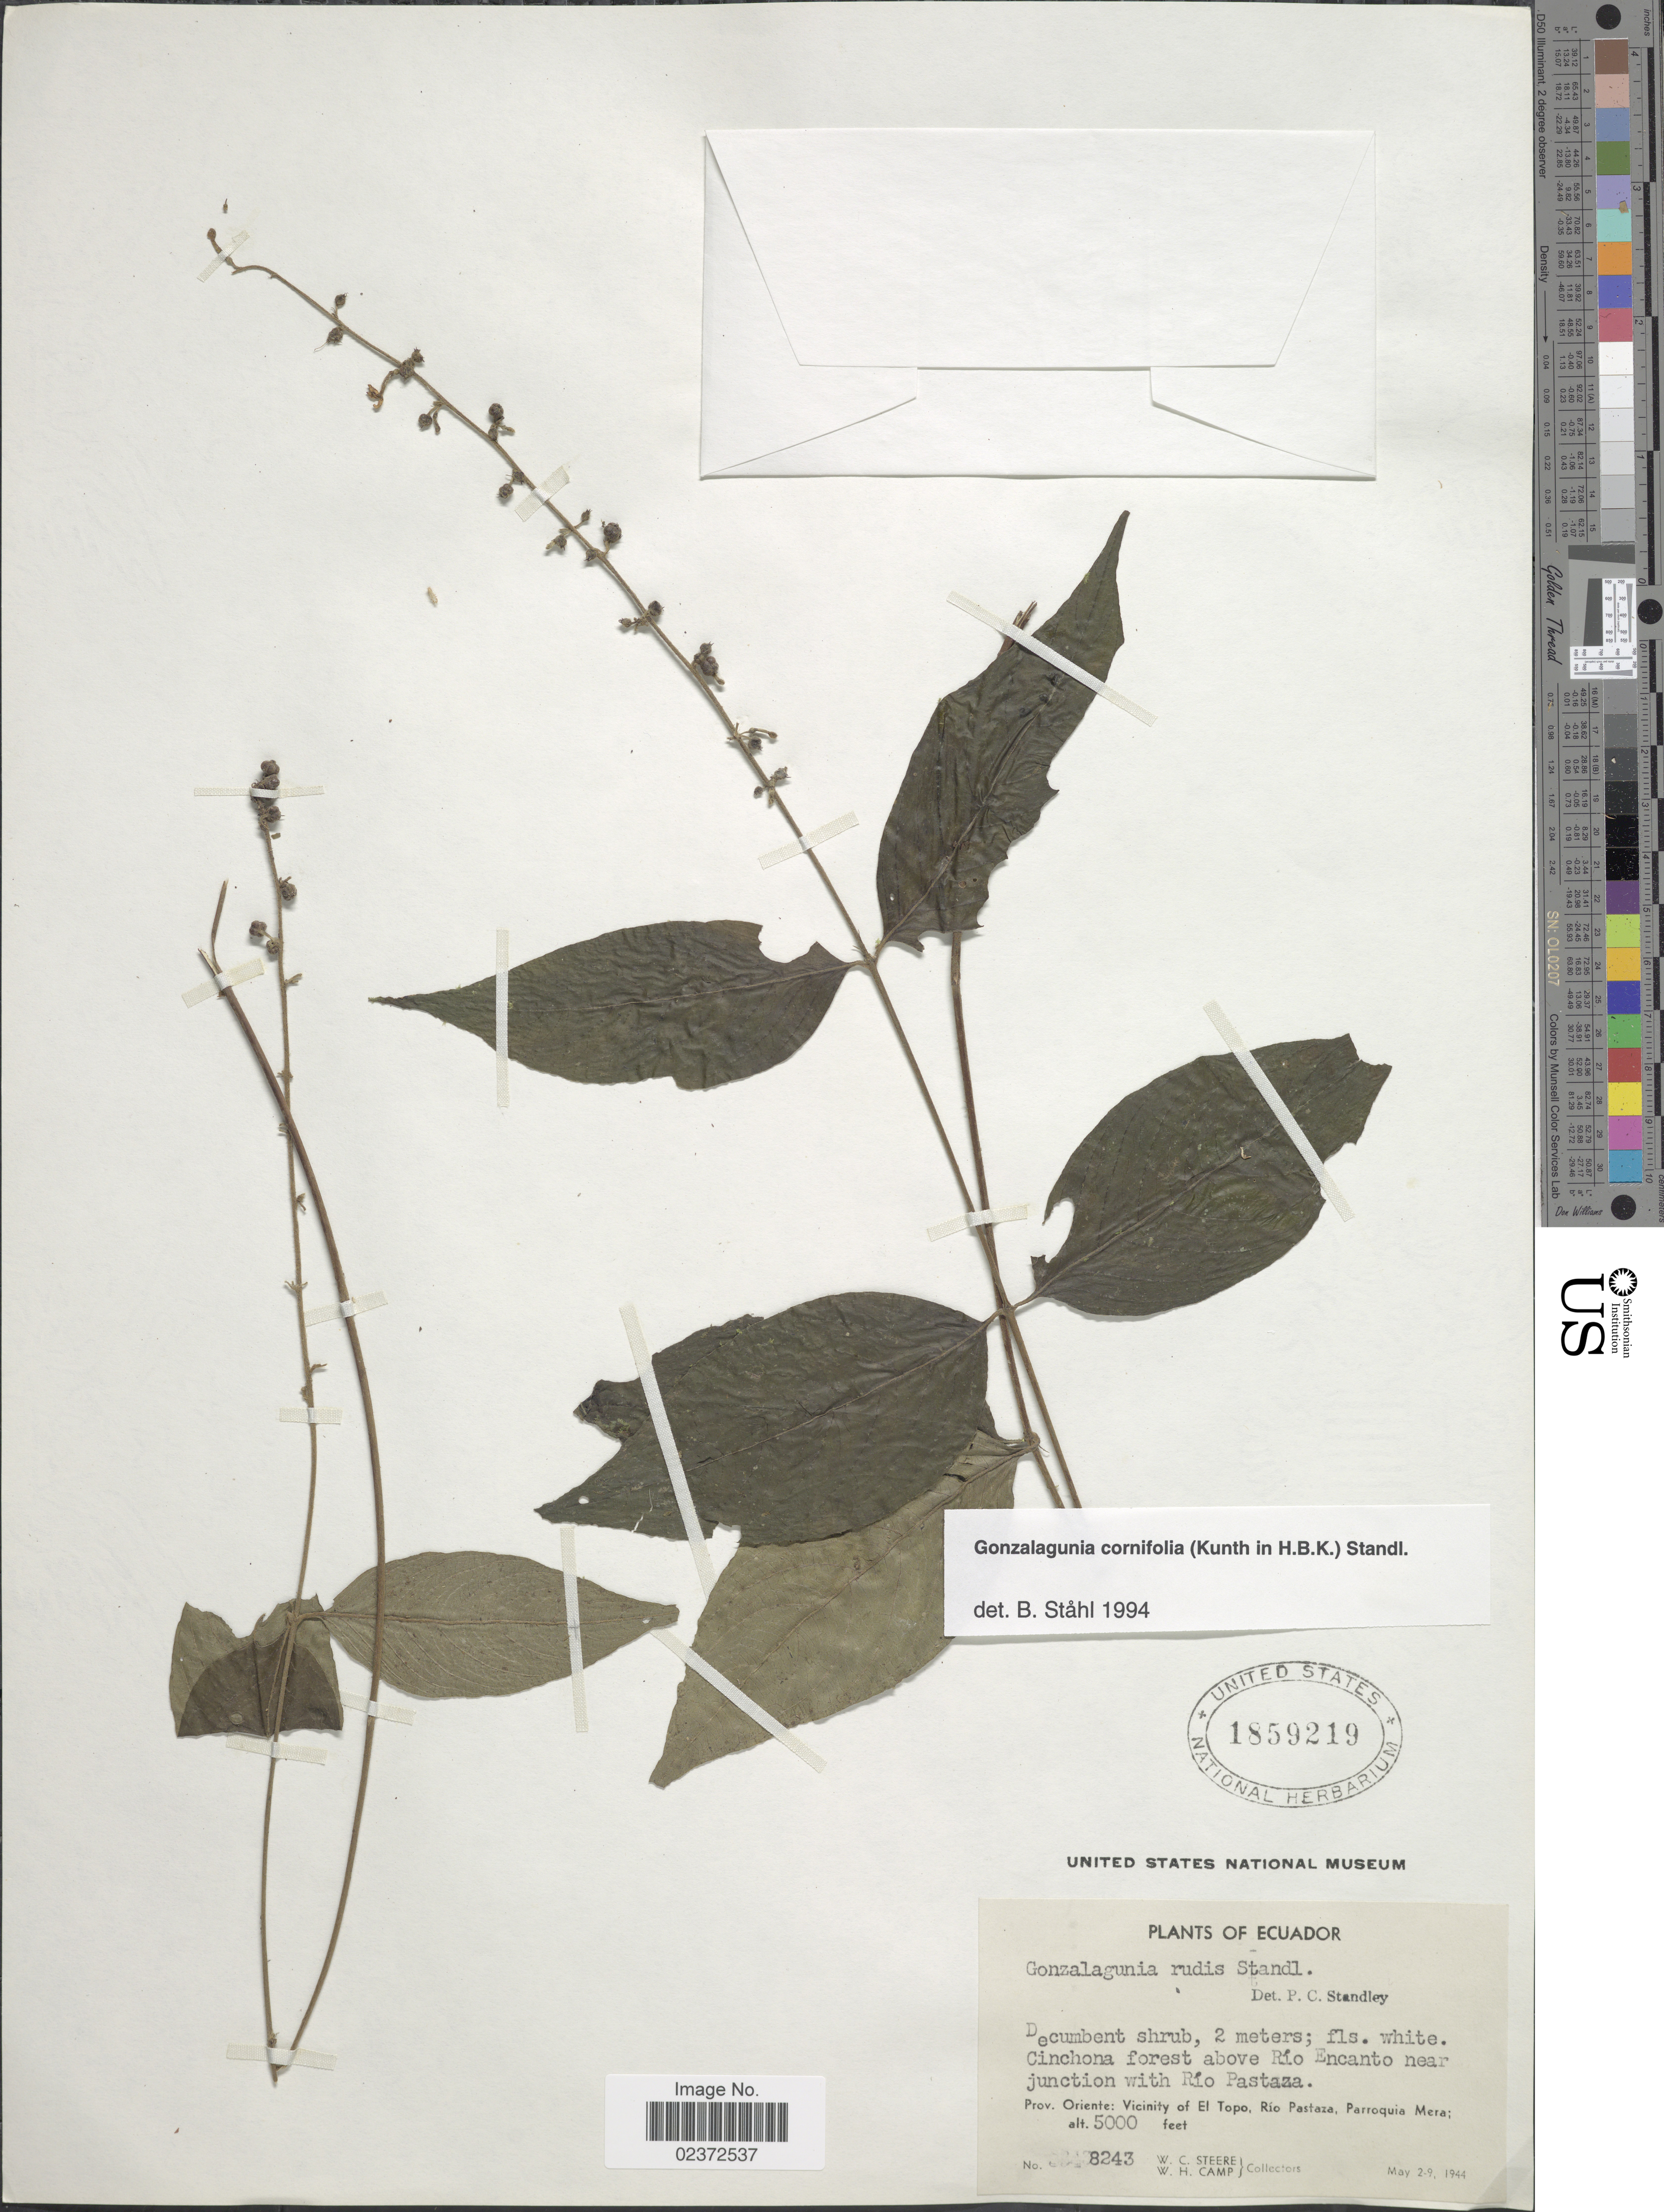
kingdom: Plantae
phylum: Tracheophyta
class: Magnoliopsida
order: Gentianales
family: Rubiaceae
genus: Gonzalagunia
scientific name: Gonzalagunia cornifolia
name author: (Kunth) Standl.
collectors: W. C. Steere & W. H. Camp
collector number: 8243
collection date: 1944-05-02/1944-05-09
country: Ecuador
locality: Cinchona forest above Río Encanto near junction with Río Pastaza, prov. Oriente: Vicinity of El Topo, Rio Pastaza, Parroquia Mera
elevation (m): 1524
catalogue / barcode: US 1859219